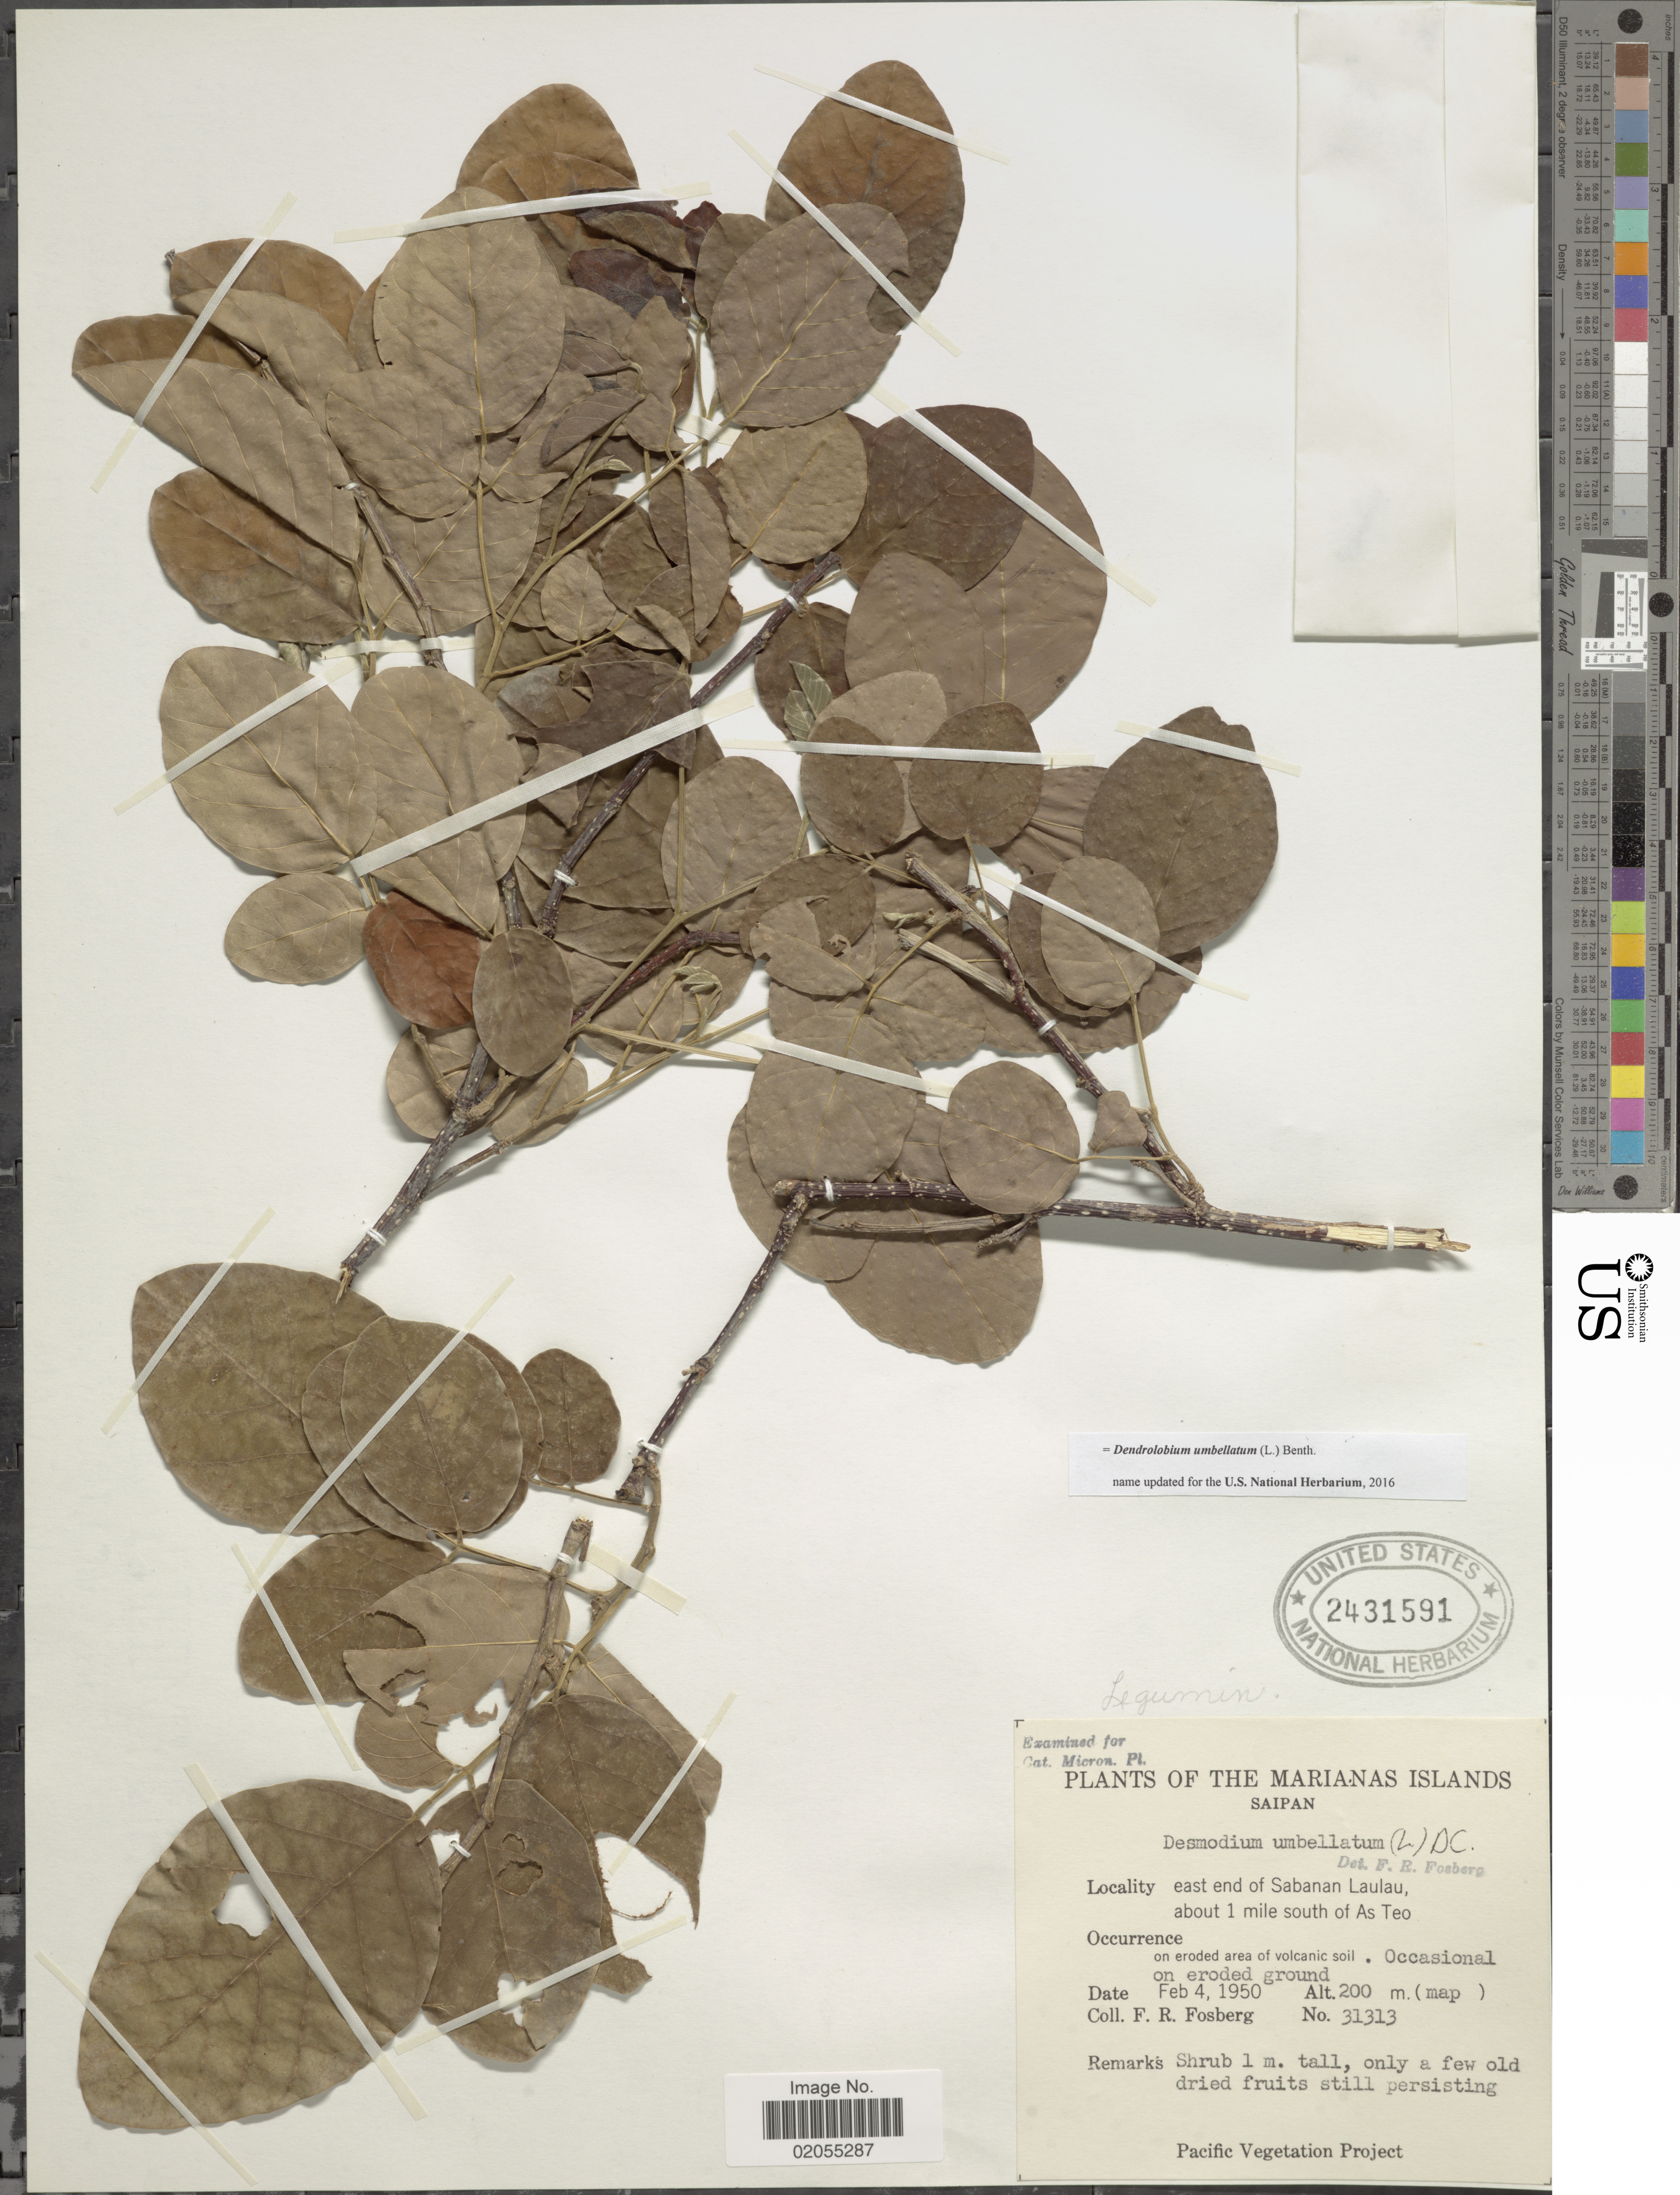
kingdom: Plantae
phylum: Tracheophyta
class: Magnoliopsida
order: Fabales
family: Fabaceae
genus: Dendrolobium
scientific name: Dendrolobium umbellatum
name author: (L.) Benth.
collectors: F. R. Fosberg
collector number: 31313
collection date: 1950-02-04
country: Northern Mariana Islands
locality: Marianas Islands, Saipan, east end of Sabanan Laulau, about 1 mile south of As Teo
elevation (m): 200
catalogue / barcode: US 2431591